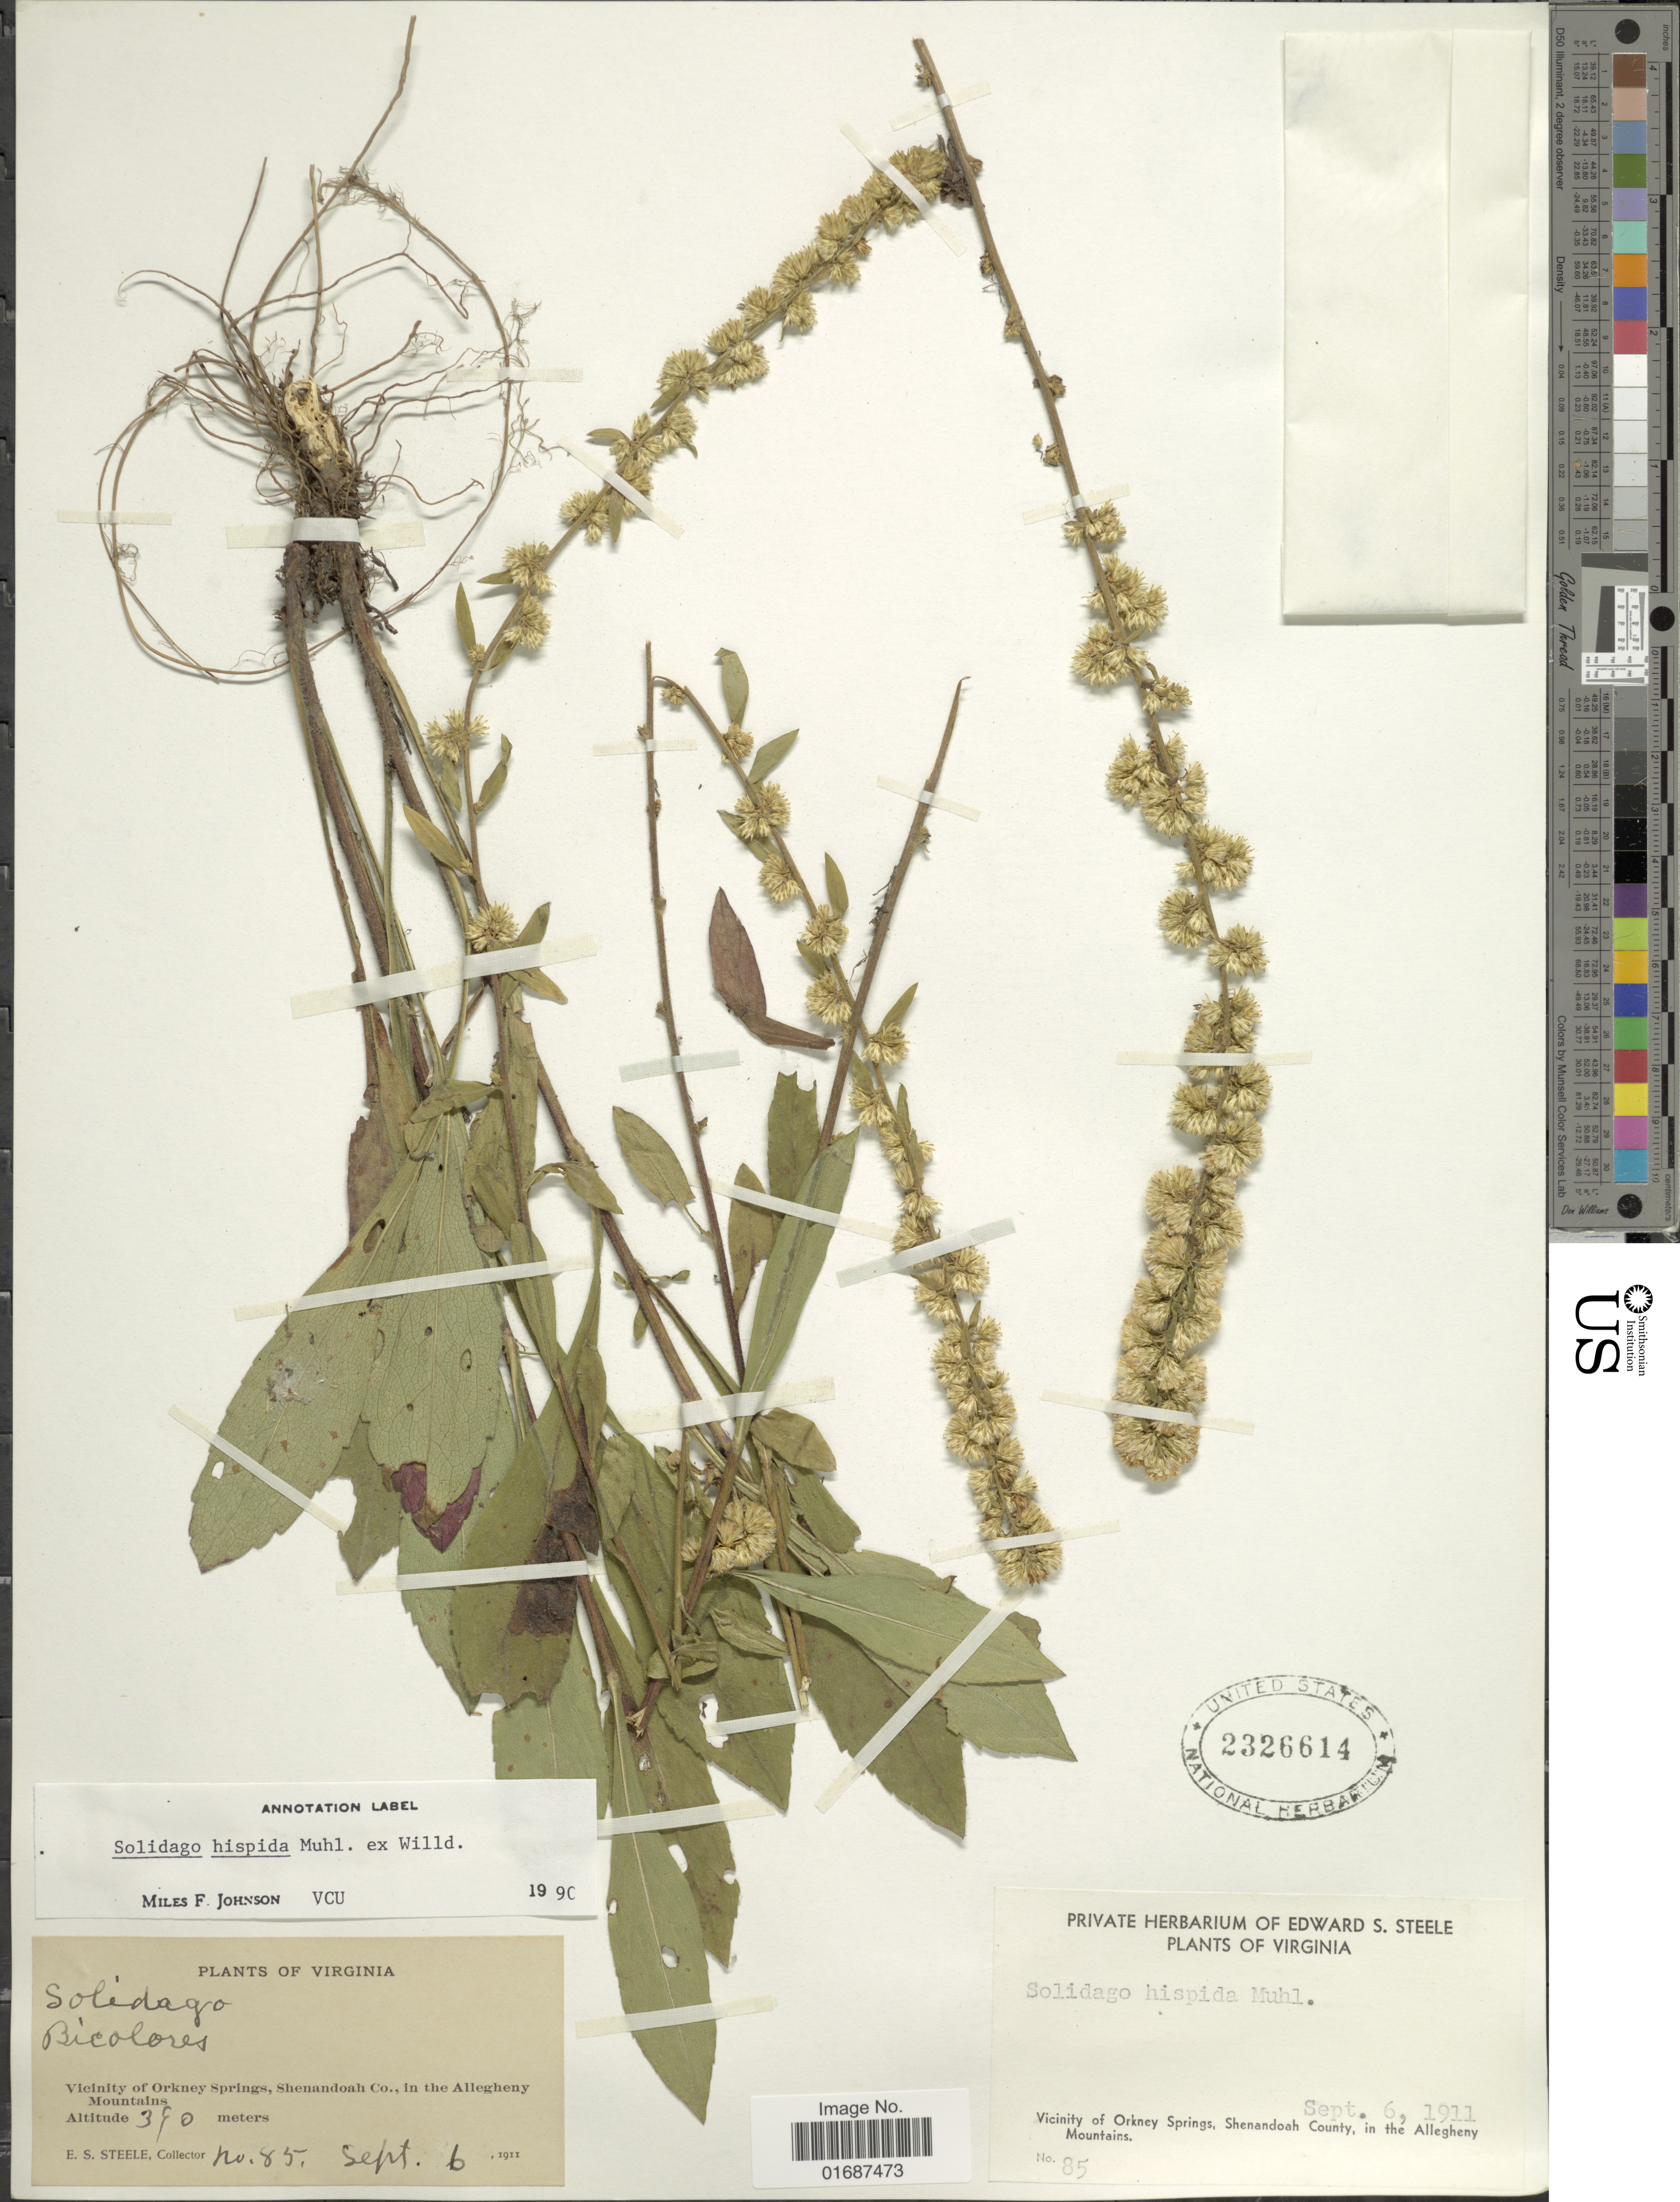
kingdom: Plantae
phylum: Tracheophyta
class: Magnoliopsida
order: Asterales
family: Asteraceae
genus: Solidago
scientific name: Solidago hispida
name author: Muhl. ex Willd.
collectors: E. Steele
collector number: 85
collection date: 1911-09-06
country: United States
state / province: Virginia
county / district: Shenandoah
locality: Vicinity of Orkney Springs, Shenandoah Co., in the Alleghany Mountains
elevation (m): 390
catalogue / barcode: US 2326614